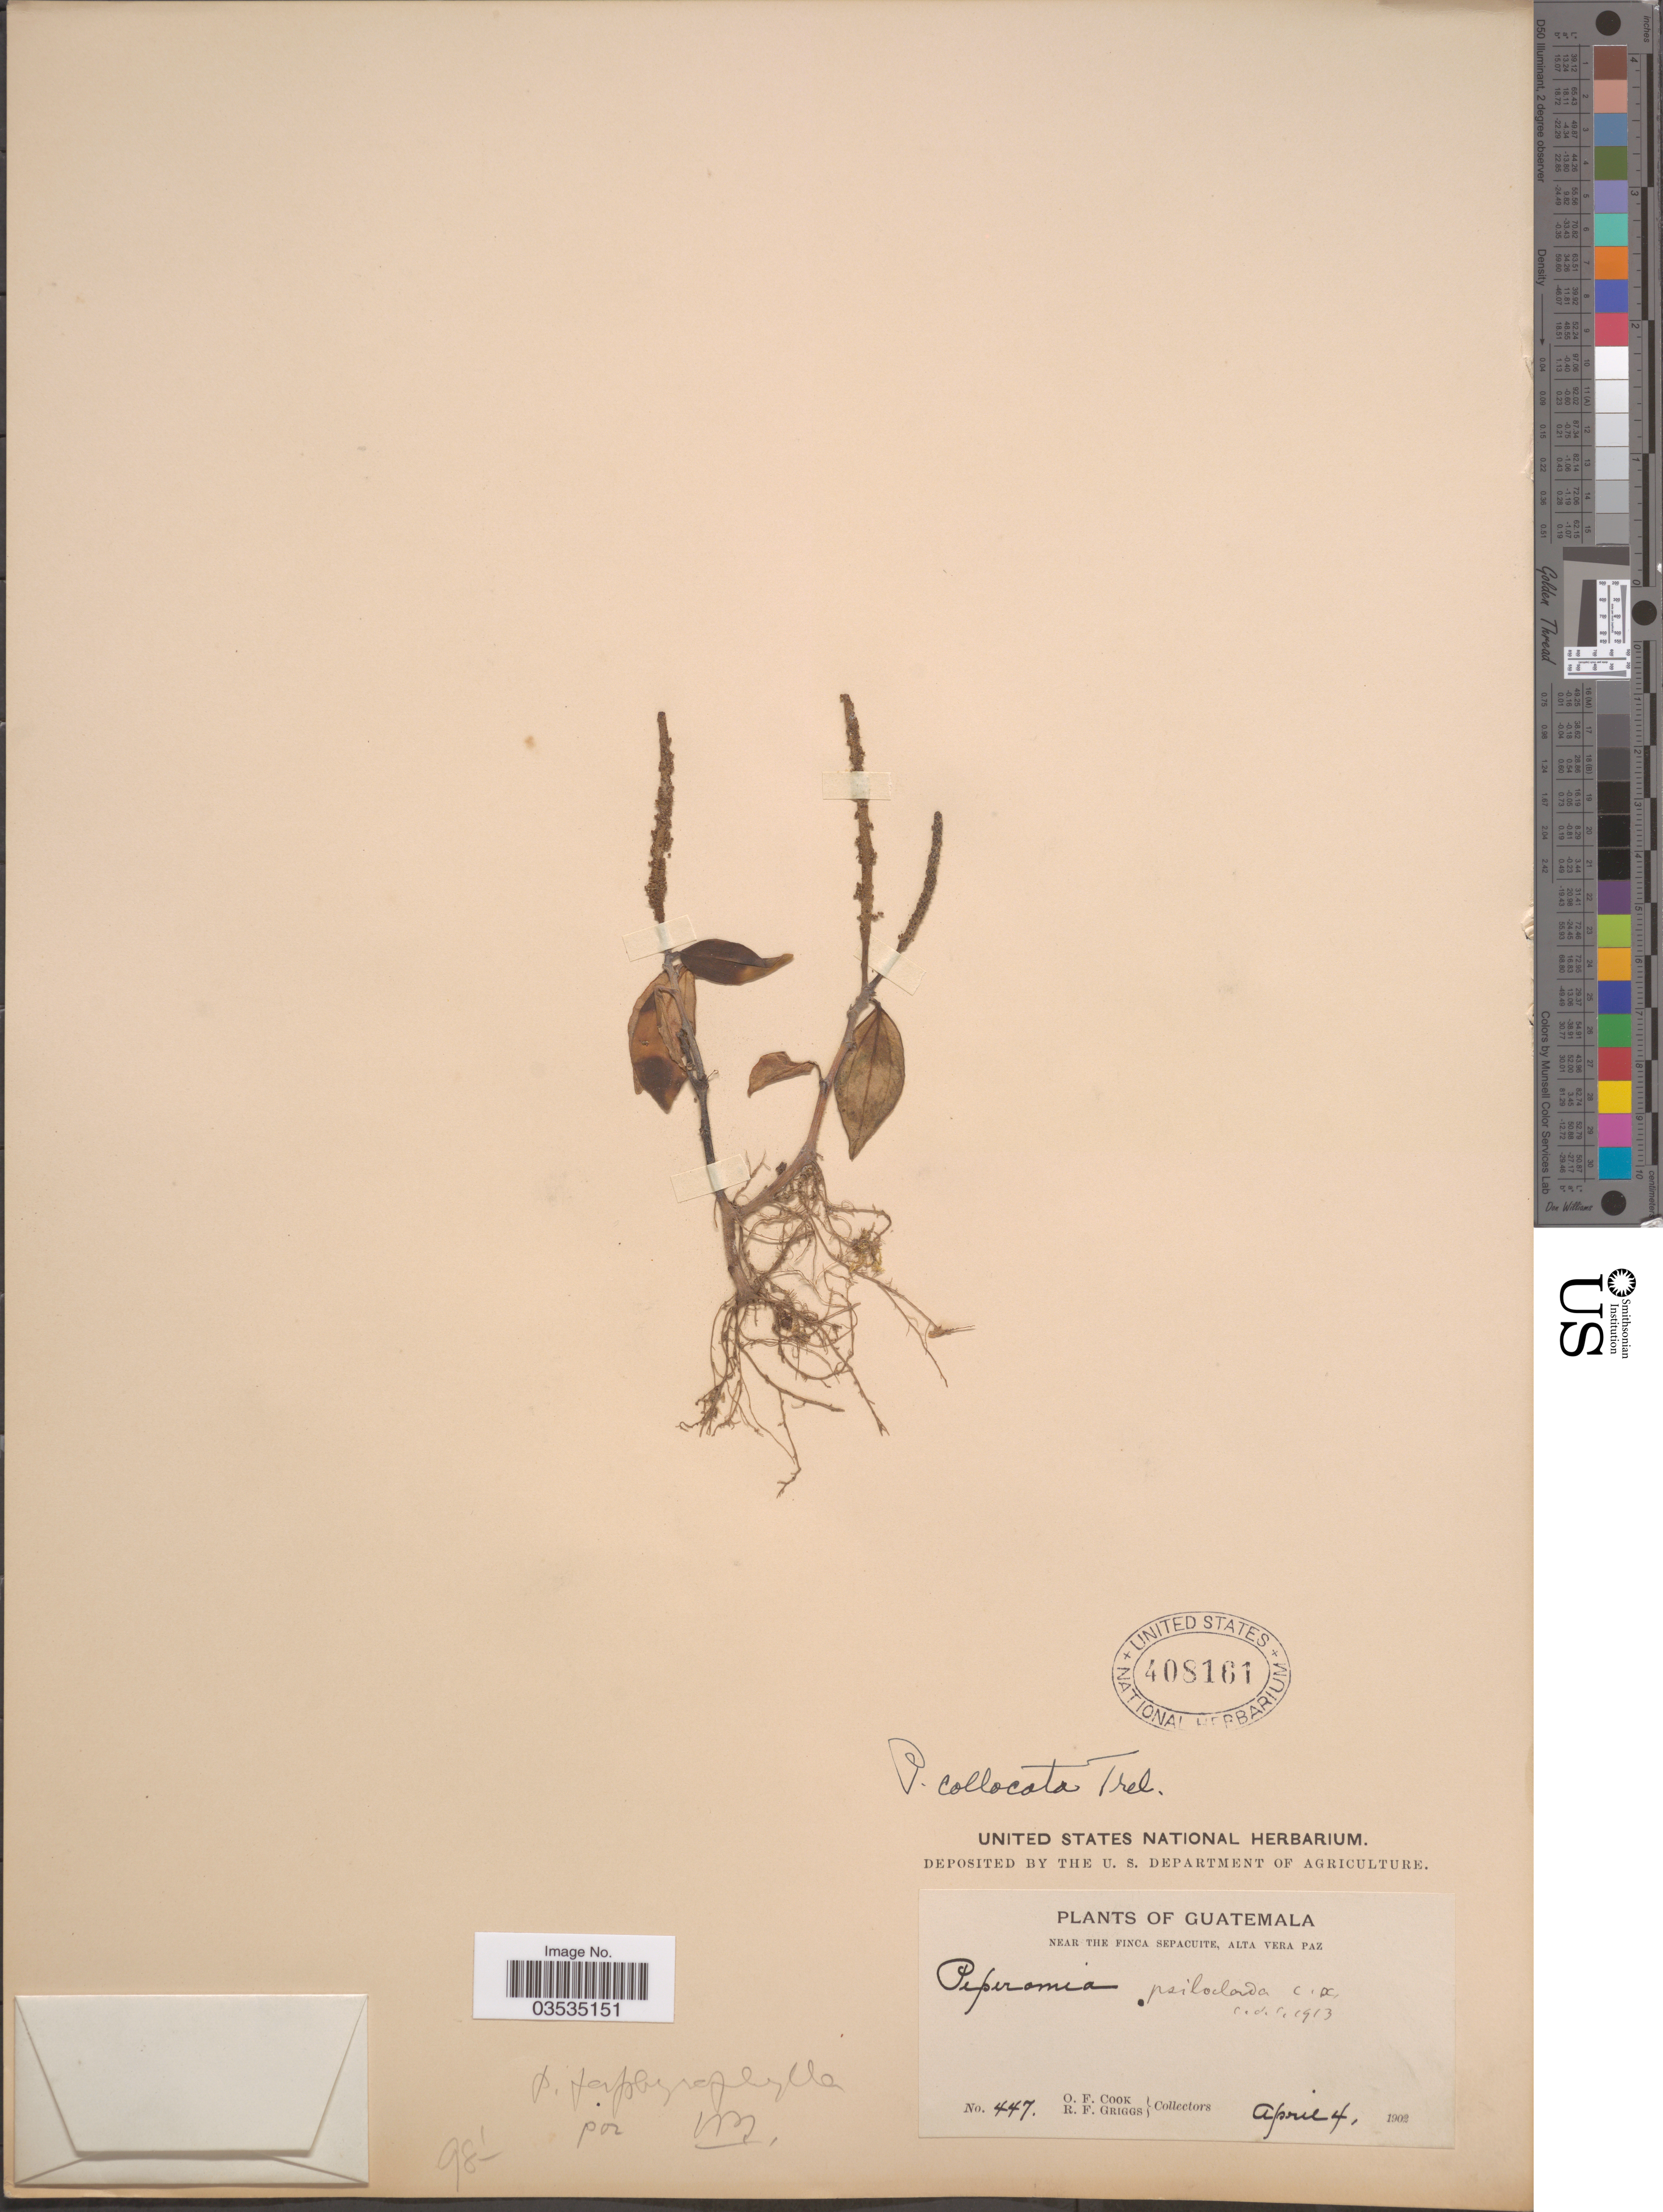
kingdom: Plantae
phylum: Tracheophyta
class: Magnoliopsida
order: Piperales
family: Piperaceae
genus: Peperomia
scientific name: Peperomia san-joseana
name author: C. DC.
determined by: Jiménez, José Estaban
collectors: O. F. Cook & R. F. Griggs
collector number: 447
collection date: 1902-04-04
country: Guatemala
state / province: Alta Verapaz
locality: Near the Finca Sepacuite, Alta Vera Paz.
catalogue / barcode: US 408161